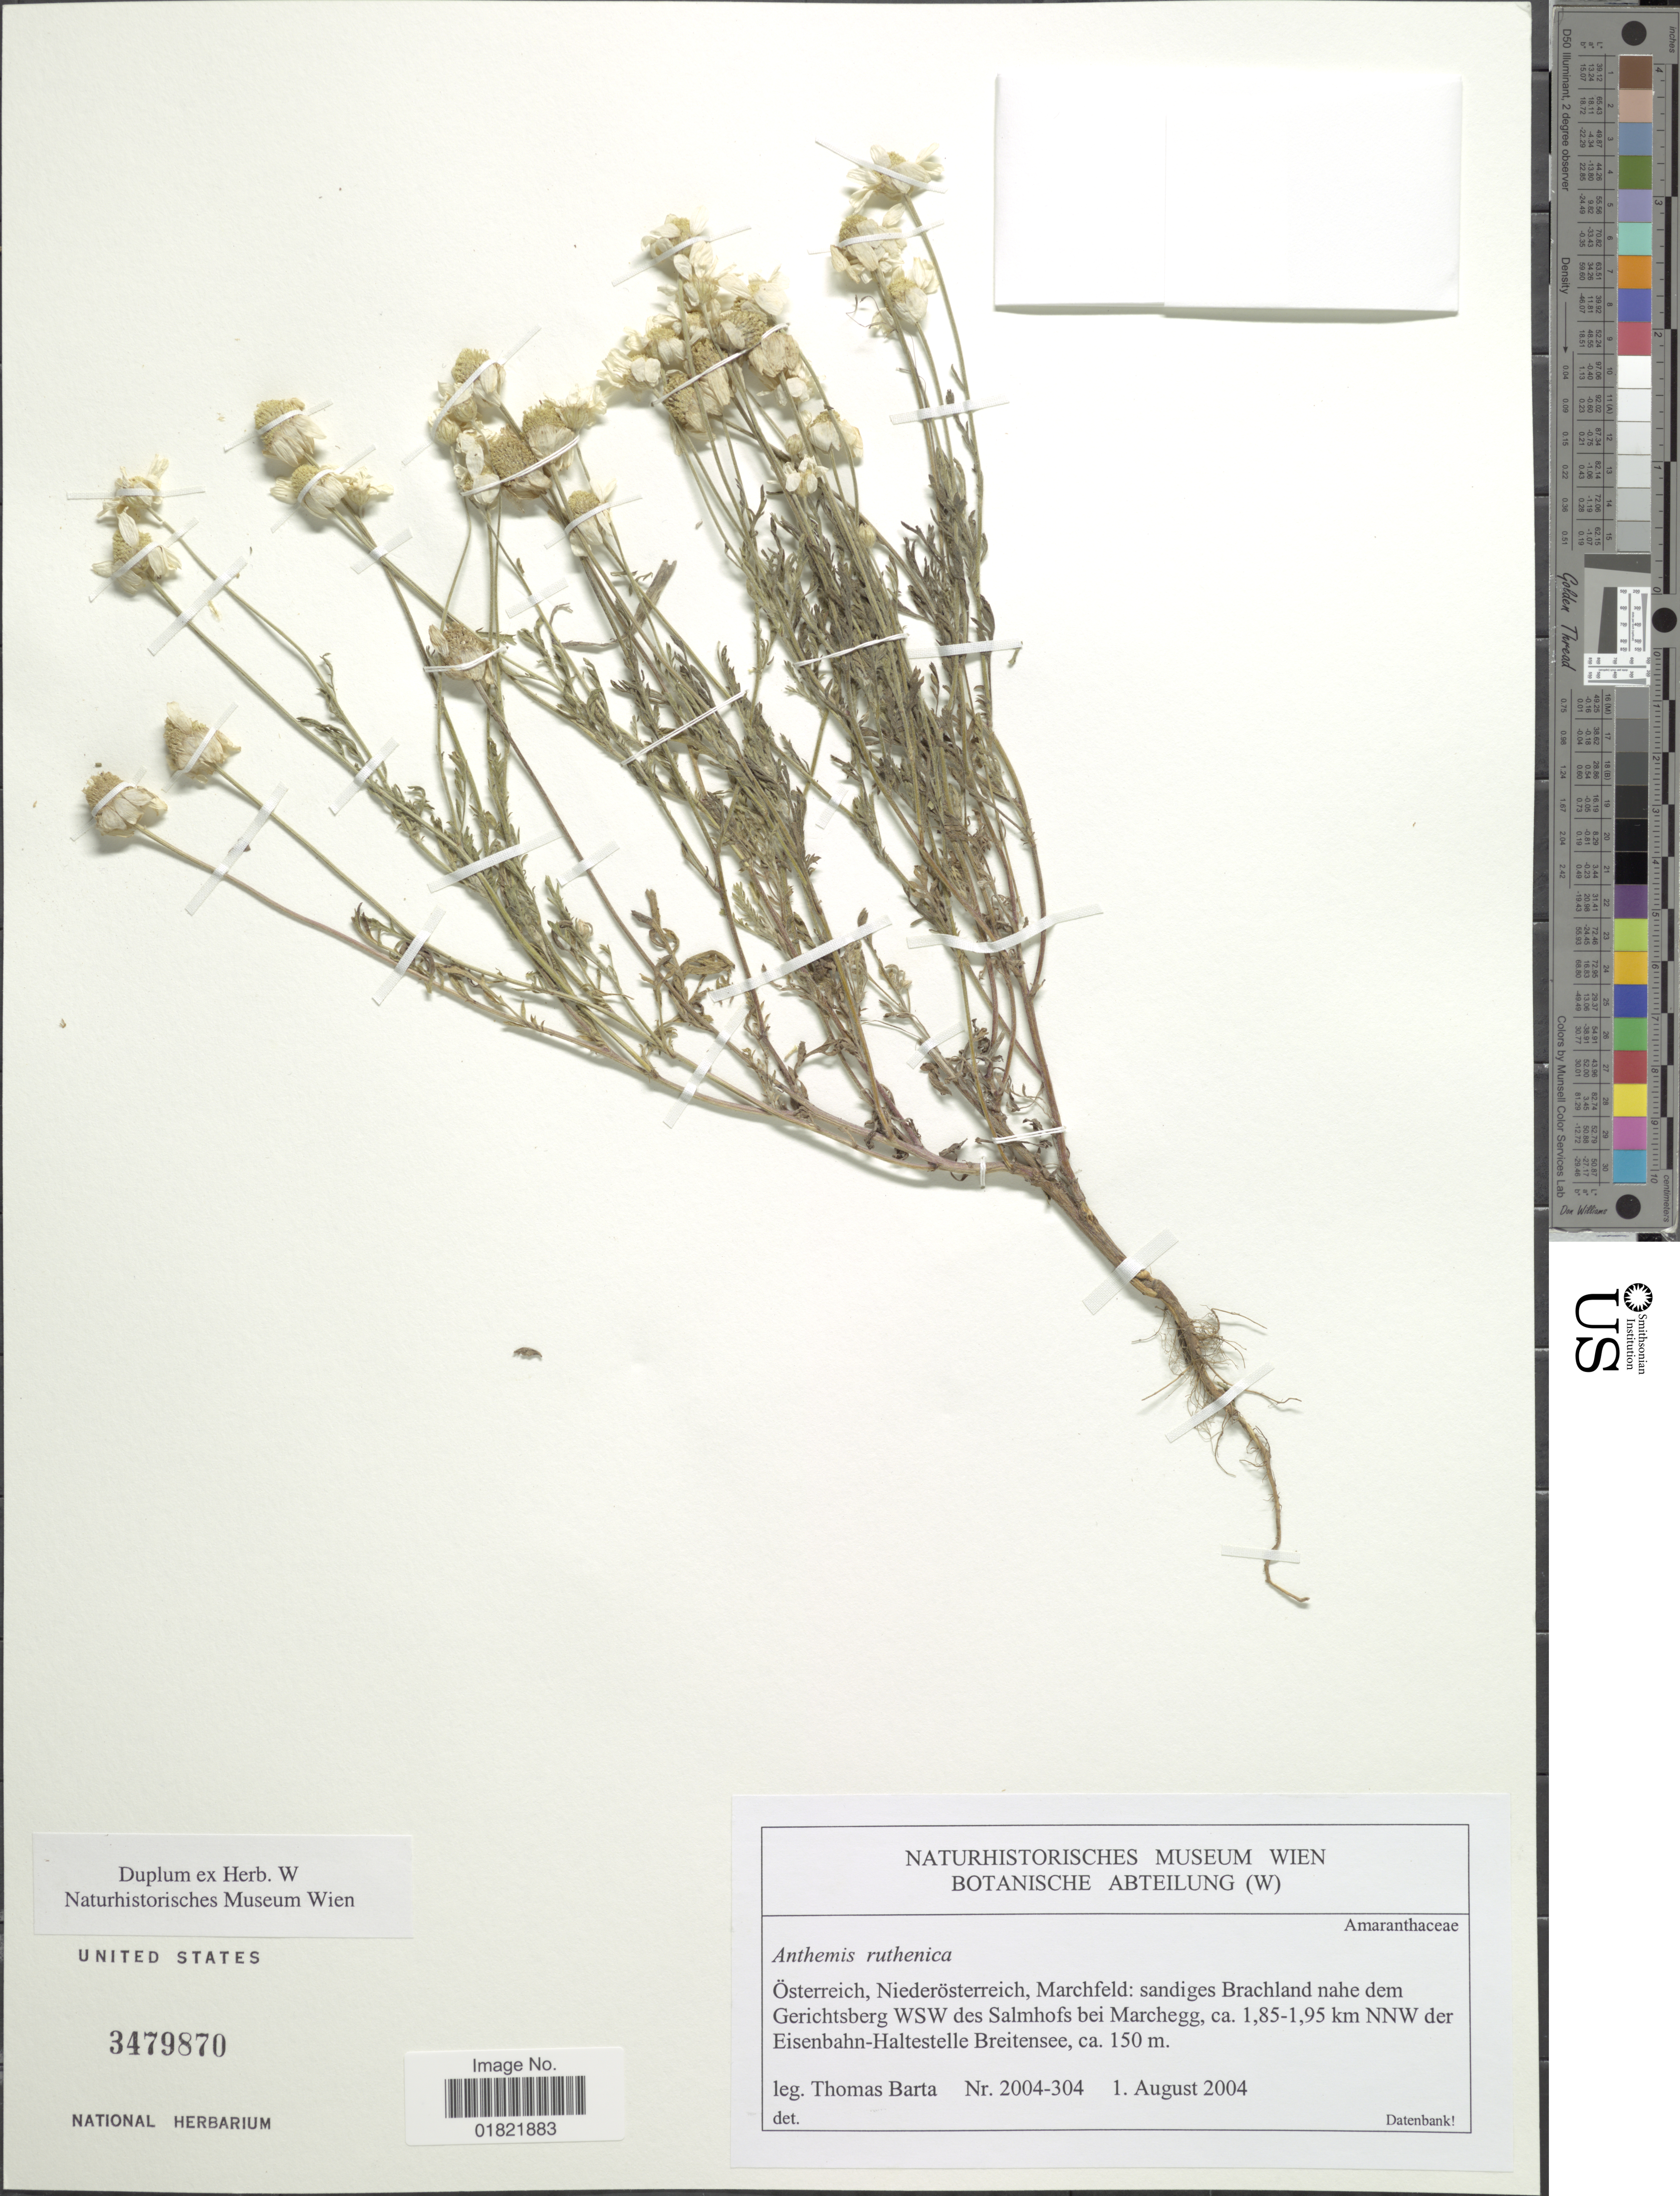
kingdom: Plantae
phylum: Tracheophyta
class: Magnoliopsida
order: Asterales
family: Asteraceae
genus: Anthemis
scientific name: Anthemis ruthenica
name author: M. Bieb.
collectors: T. Barta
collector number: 2004-304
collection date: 2004-08-01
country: Austria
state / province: Niederosterreich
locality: Osterreich, Marchfeld: sandiges Brachland nahe dem Gerichtsberg WSW des Salmhofs bei Marchegg, ca. 1.85-1.95 km NNW der Eisenbahn-Haltestelle Breitensee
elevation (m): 150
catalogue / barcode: US 3479870